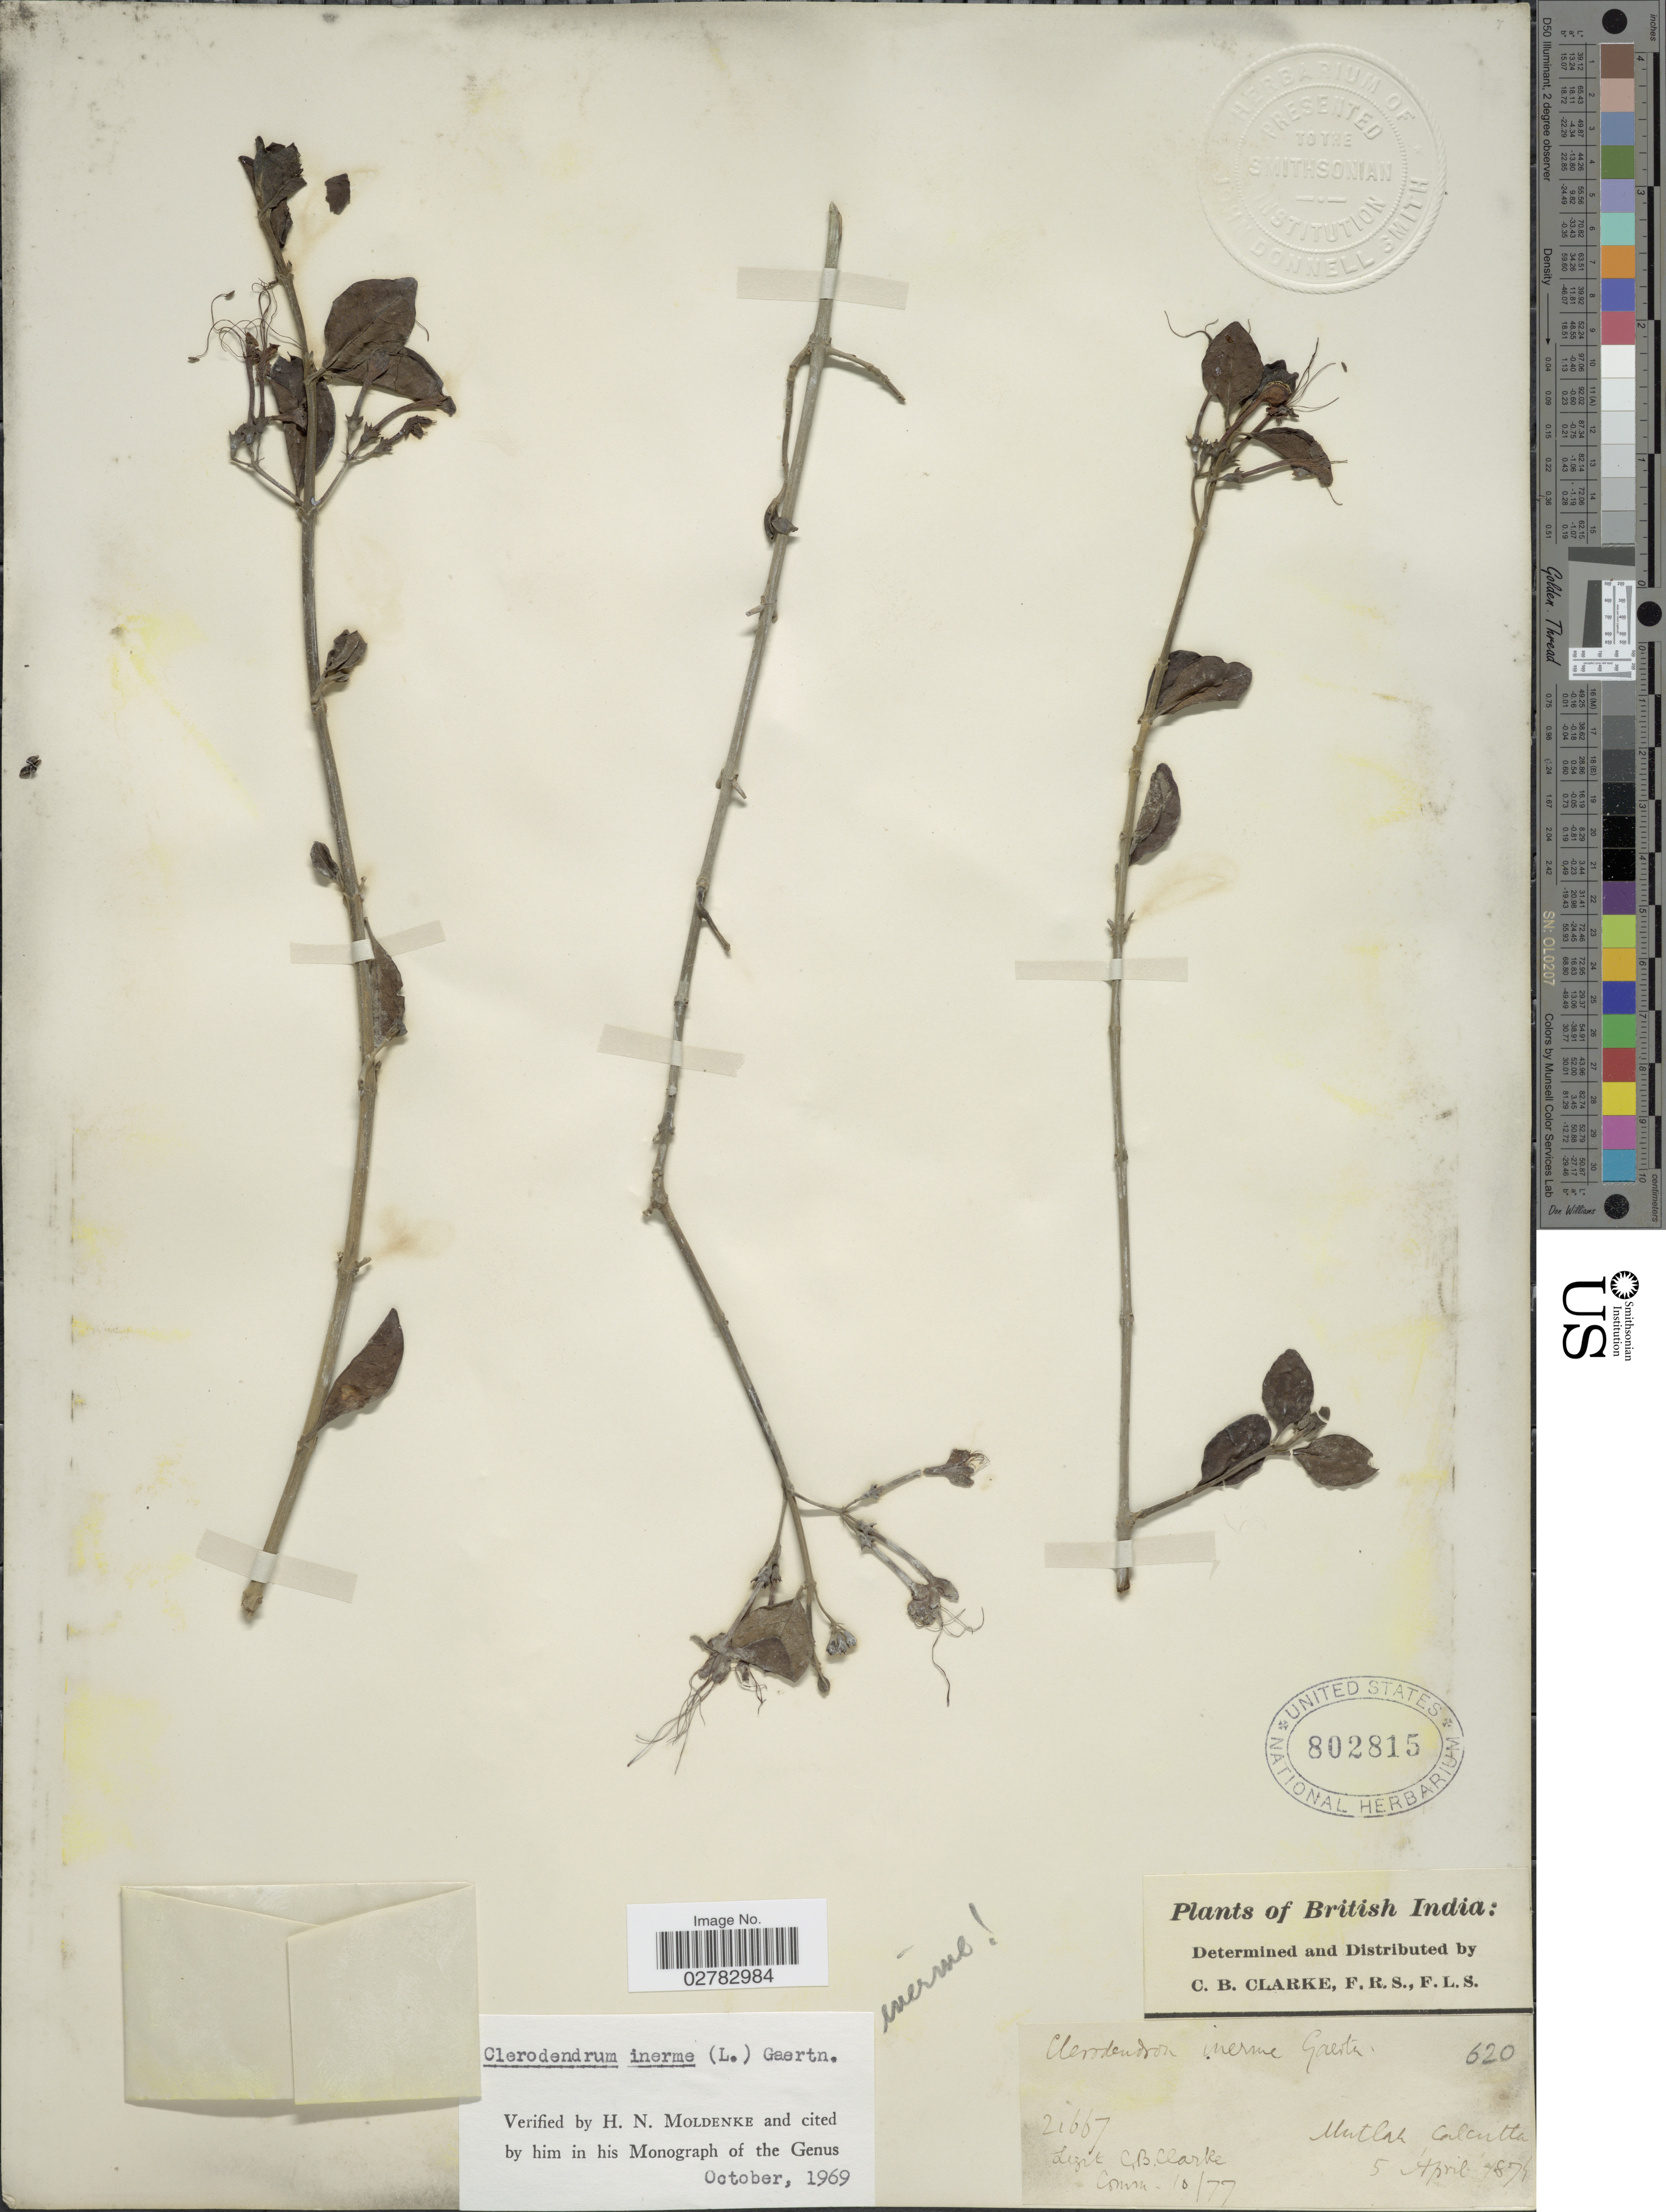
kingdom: Plantae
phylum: Tracheophyta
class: Magnoliopsida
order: Lamiales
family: Lamiaceae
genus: Clerodendrum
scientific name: Clerodendrum inerme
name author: (L.) Gaertn.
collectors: C. B. Clarke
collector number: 21667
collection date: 1874-04-05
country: India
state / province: West Bengal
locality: British India. Umtlah, Calcutta.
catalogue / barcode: US 802815